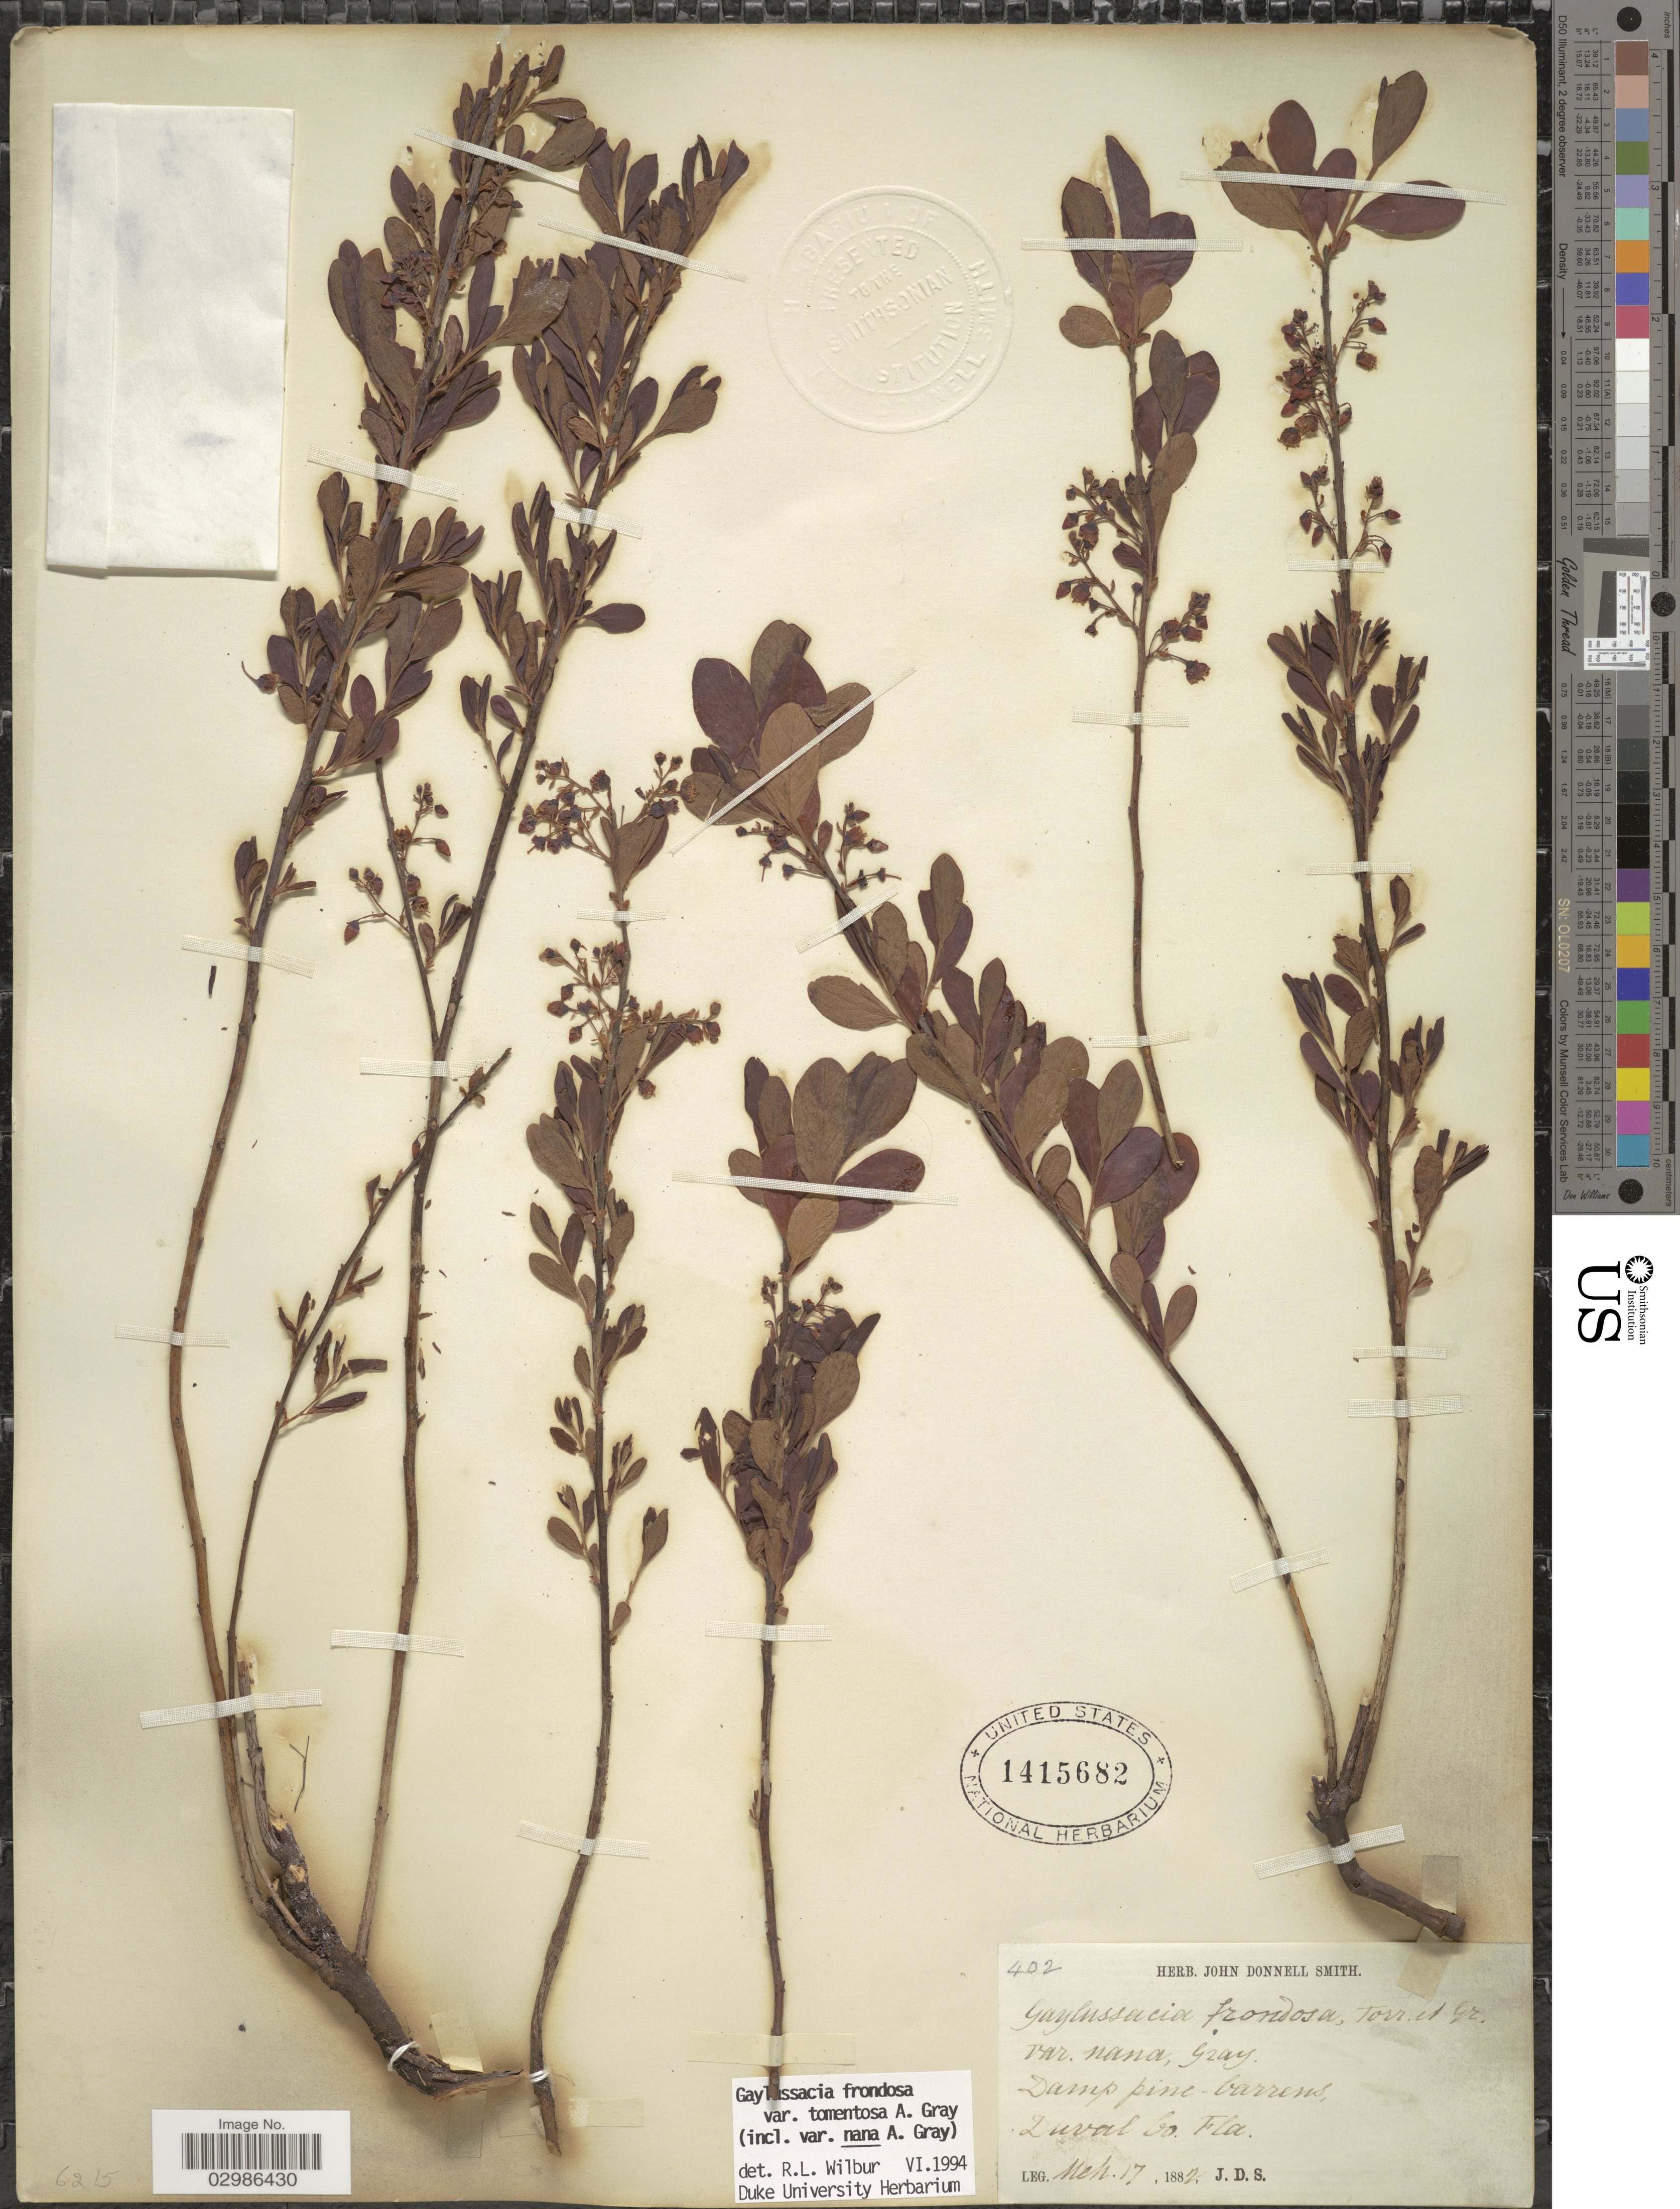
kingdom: Plantae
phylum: Tracheophyta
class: Magnoliopsida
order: Ericales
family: Ericaceae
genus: Gaylussacia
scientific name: Gaylussacia frondosa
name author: (L.) Torr. & A. Gray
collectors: J. Donnell Smith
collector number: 402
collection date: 1882-03-17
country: United States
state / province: Florida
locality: Duval Co. Fla.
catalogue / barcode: US 1415682